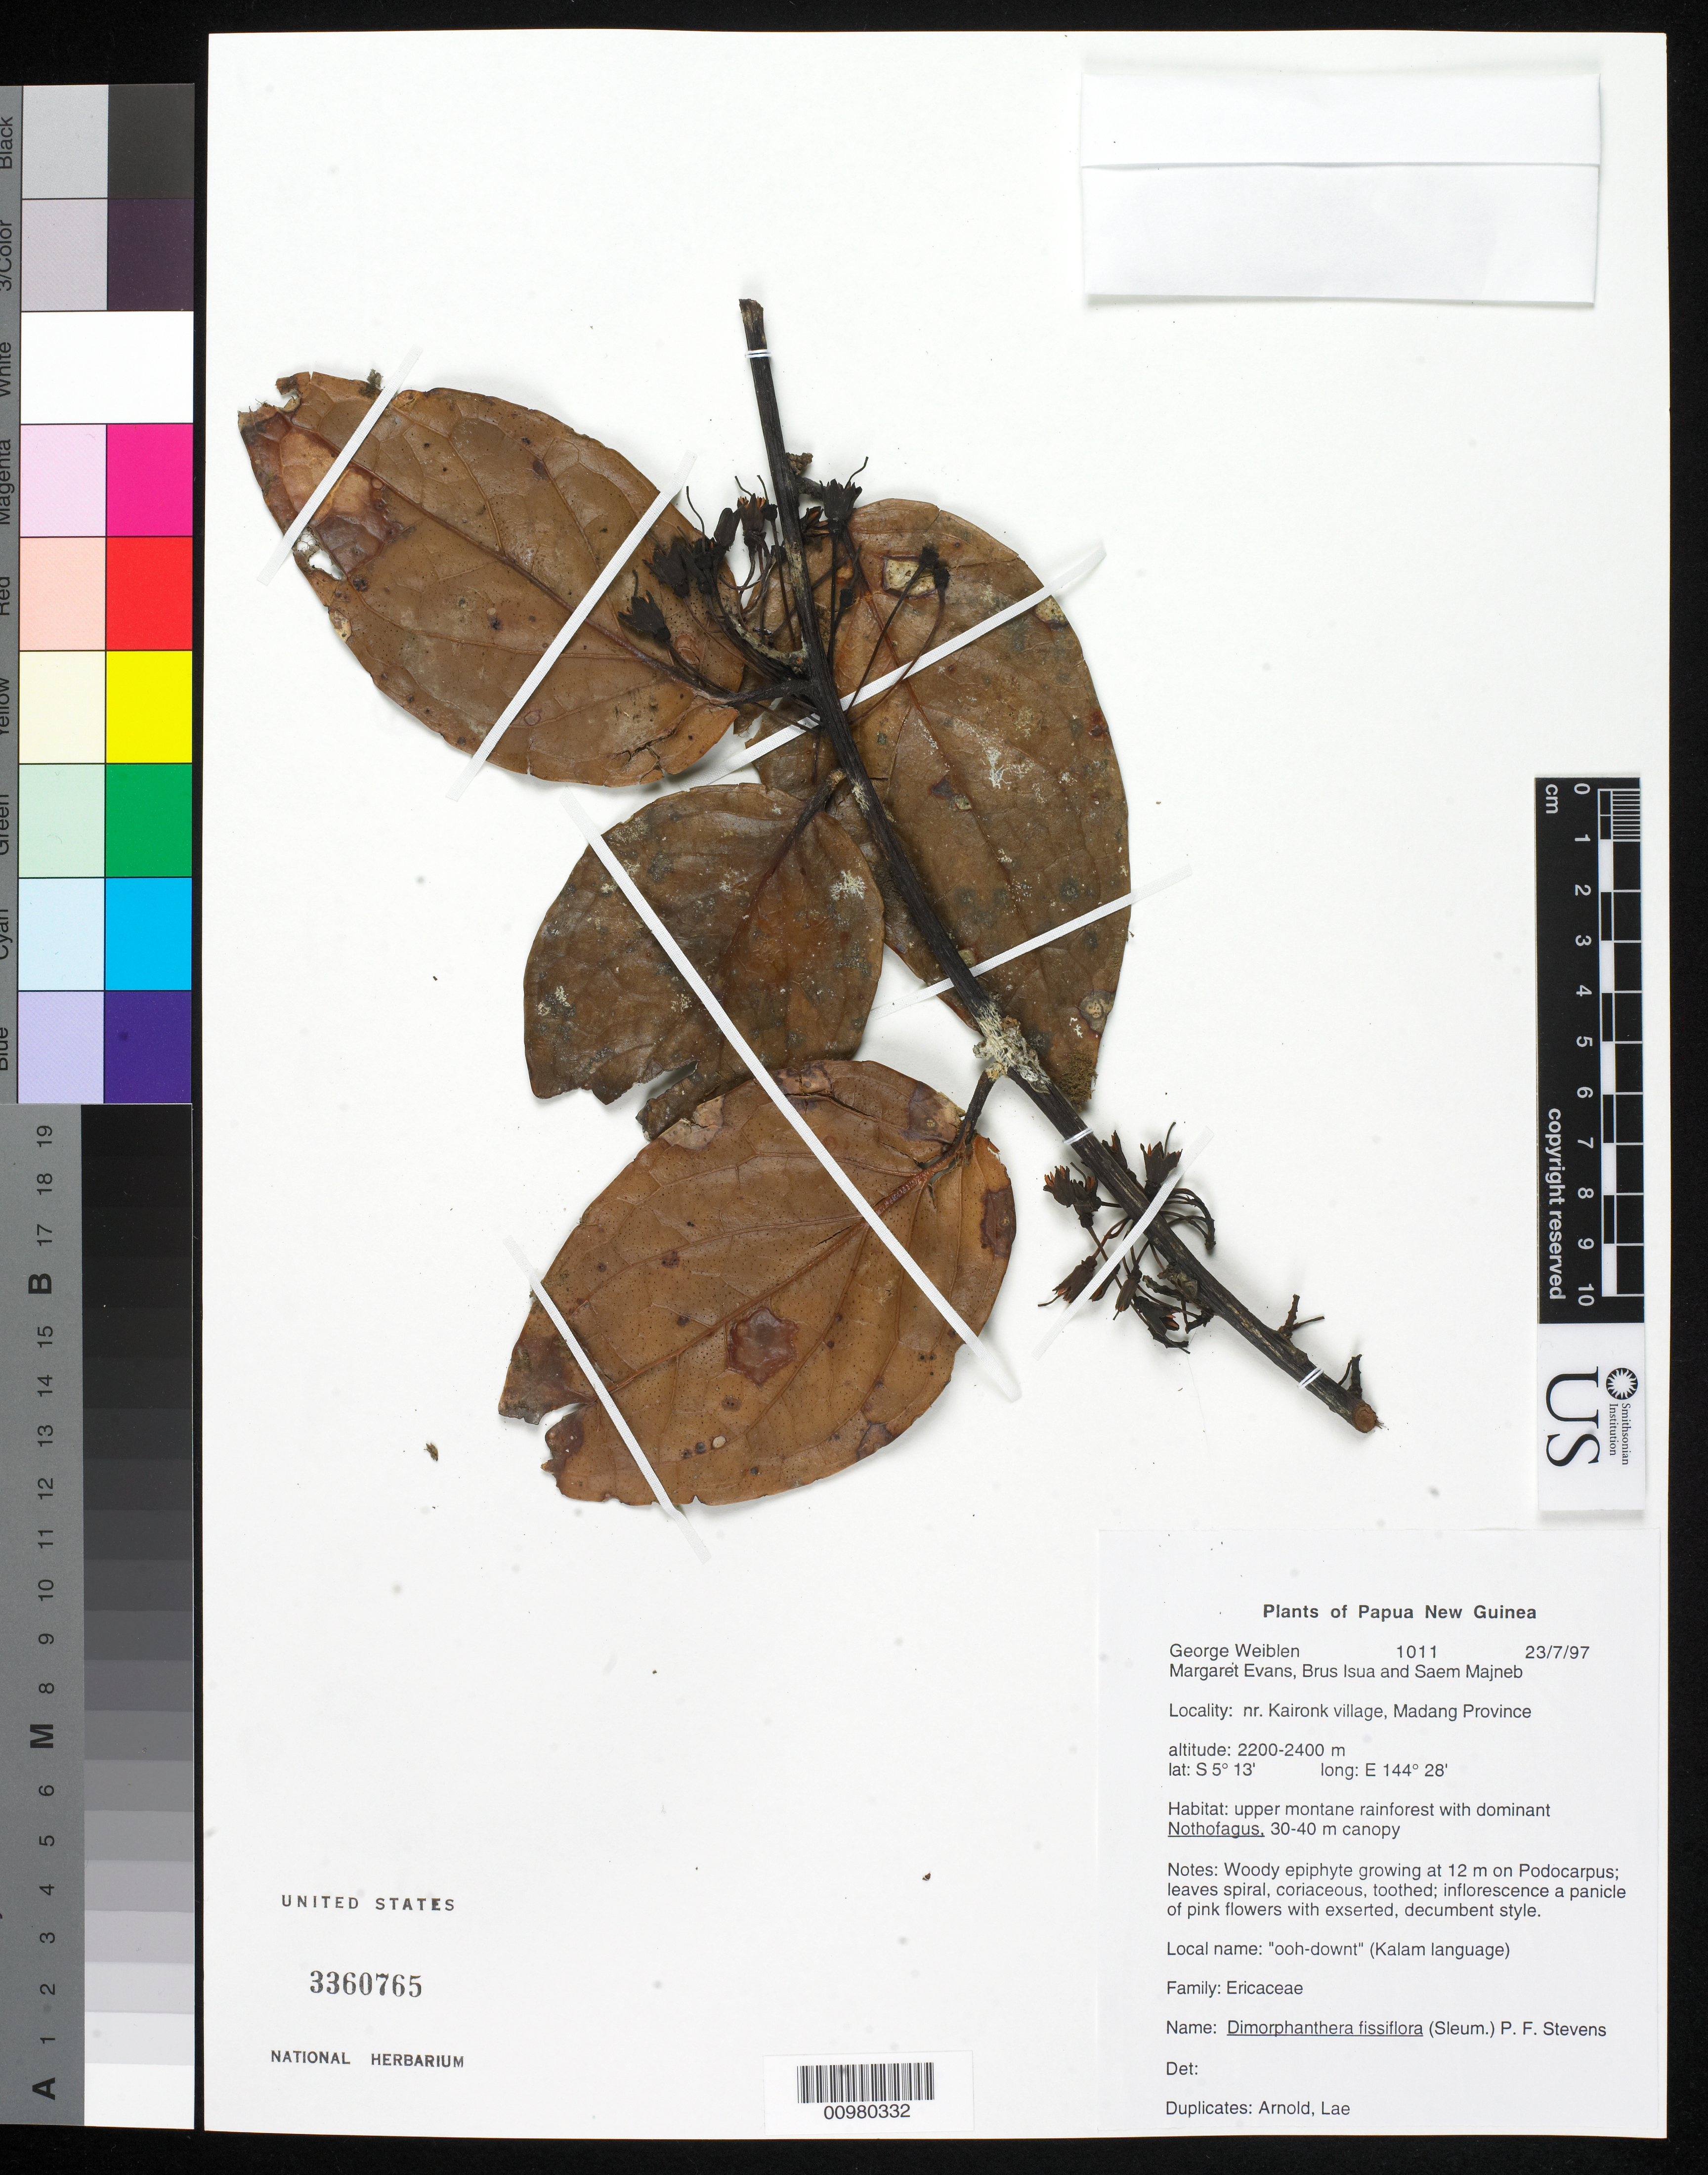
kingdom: Plantae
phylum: Tracheophyta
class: Magnoliopsida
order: Ericales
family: Ericaceae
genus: Dimorphanthera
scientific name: Dimorphanthera fissiflora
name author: (Sleumer) P.F. Stevens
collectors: G. D. Weiblen, Marg. Evans, B. Isua & S. Majneb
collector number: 1101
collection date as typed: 23 Jul 1997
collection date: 1997-07-23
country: Papua New Guinea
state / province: Madang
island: New Guinea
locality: nr. Kaironk village. Upper montane rainforest with dominant Nothofagus.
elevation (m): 2200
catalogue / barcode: US 3360765